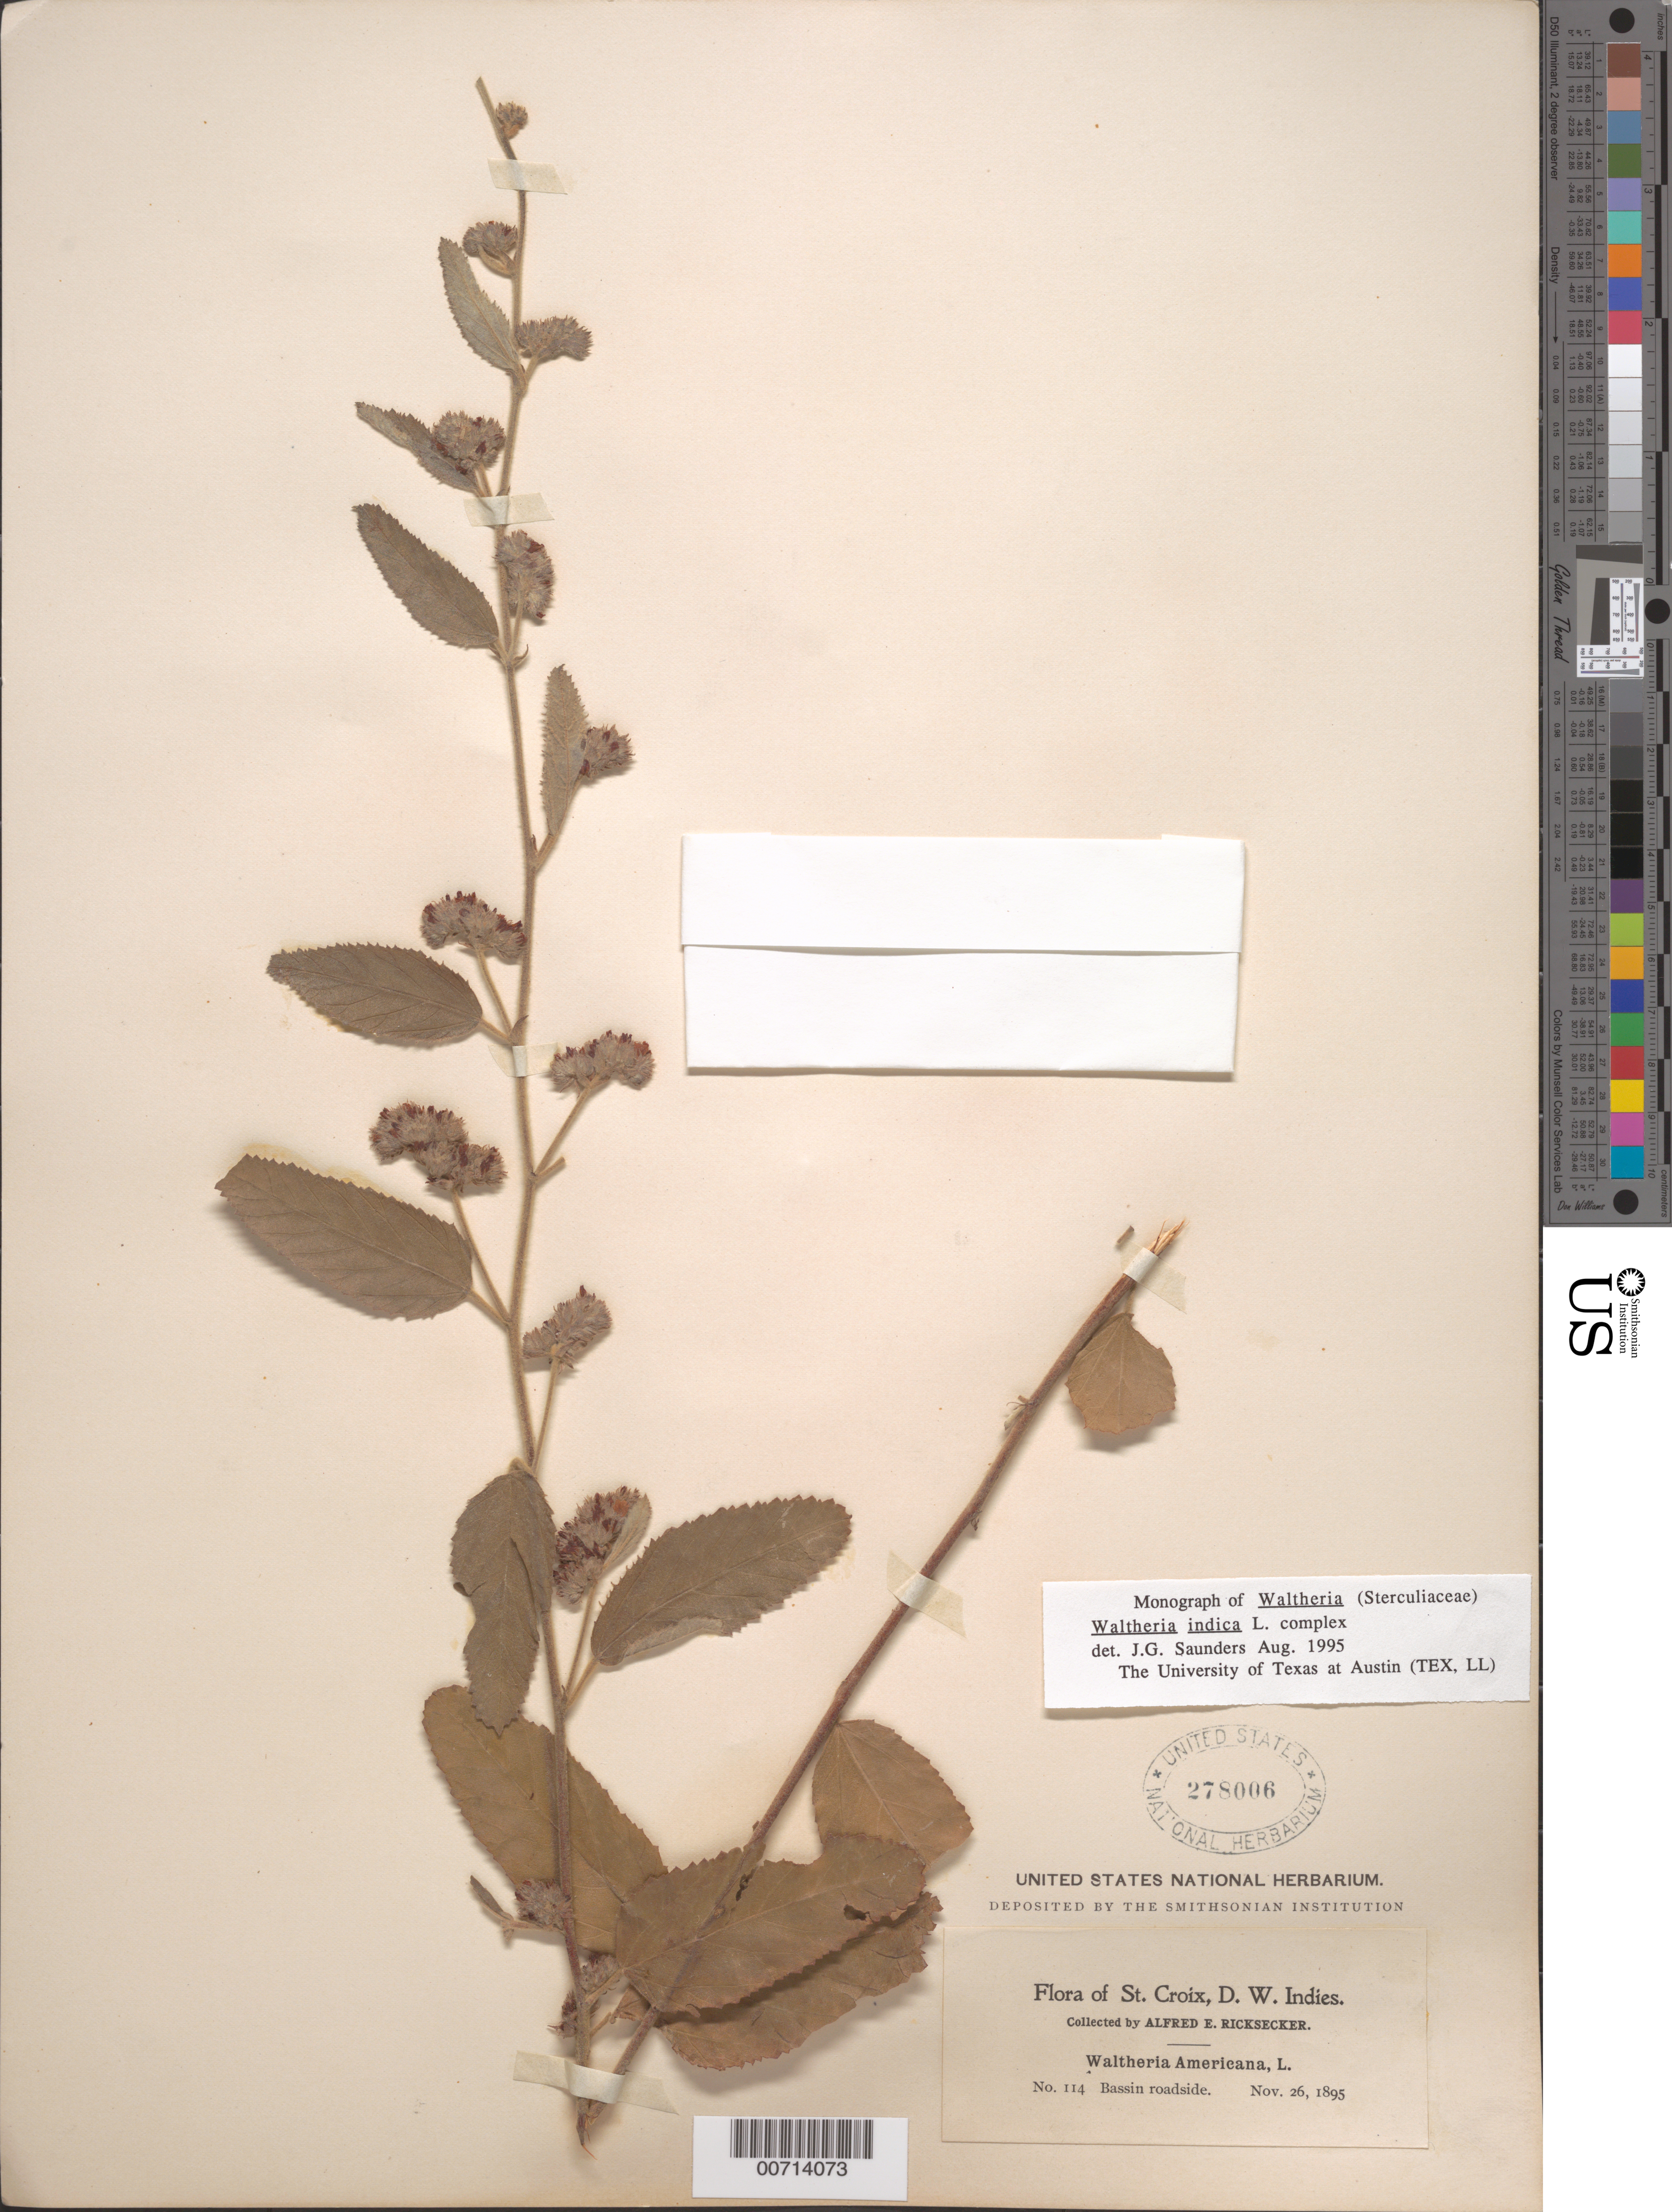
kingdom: Plantae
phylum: Tracheophyta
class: Magnoliopsida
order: Malvales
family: Malvaceae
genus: Waltheria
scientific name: Waltheria indica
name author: L.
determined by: Saunders, J. G.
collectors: A. E. Ricksecker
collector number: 114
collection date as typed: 26 Nov 1895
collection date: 1895-11-26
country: U.S. Virgin Islands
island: St. Croix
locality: Bassin roadside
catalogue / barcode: US 278006